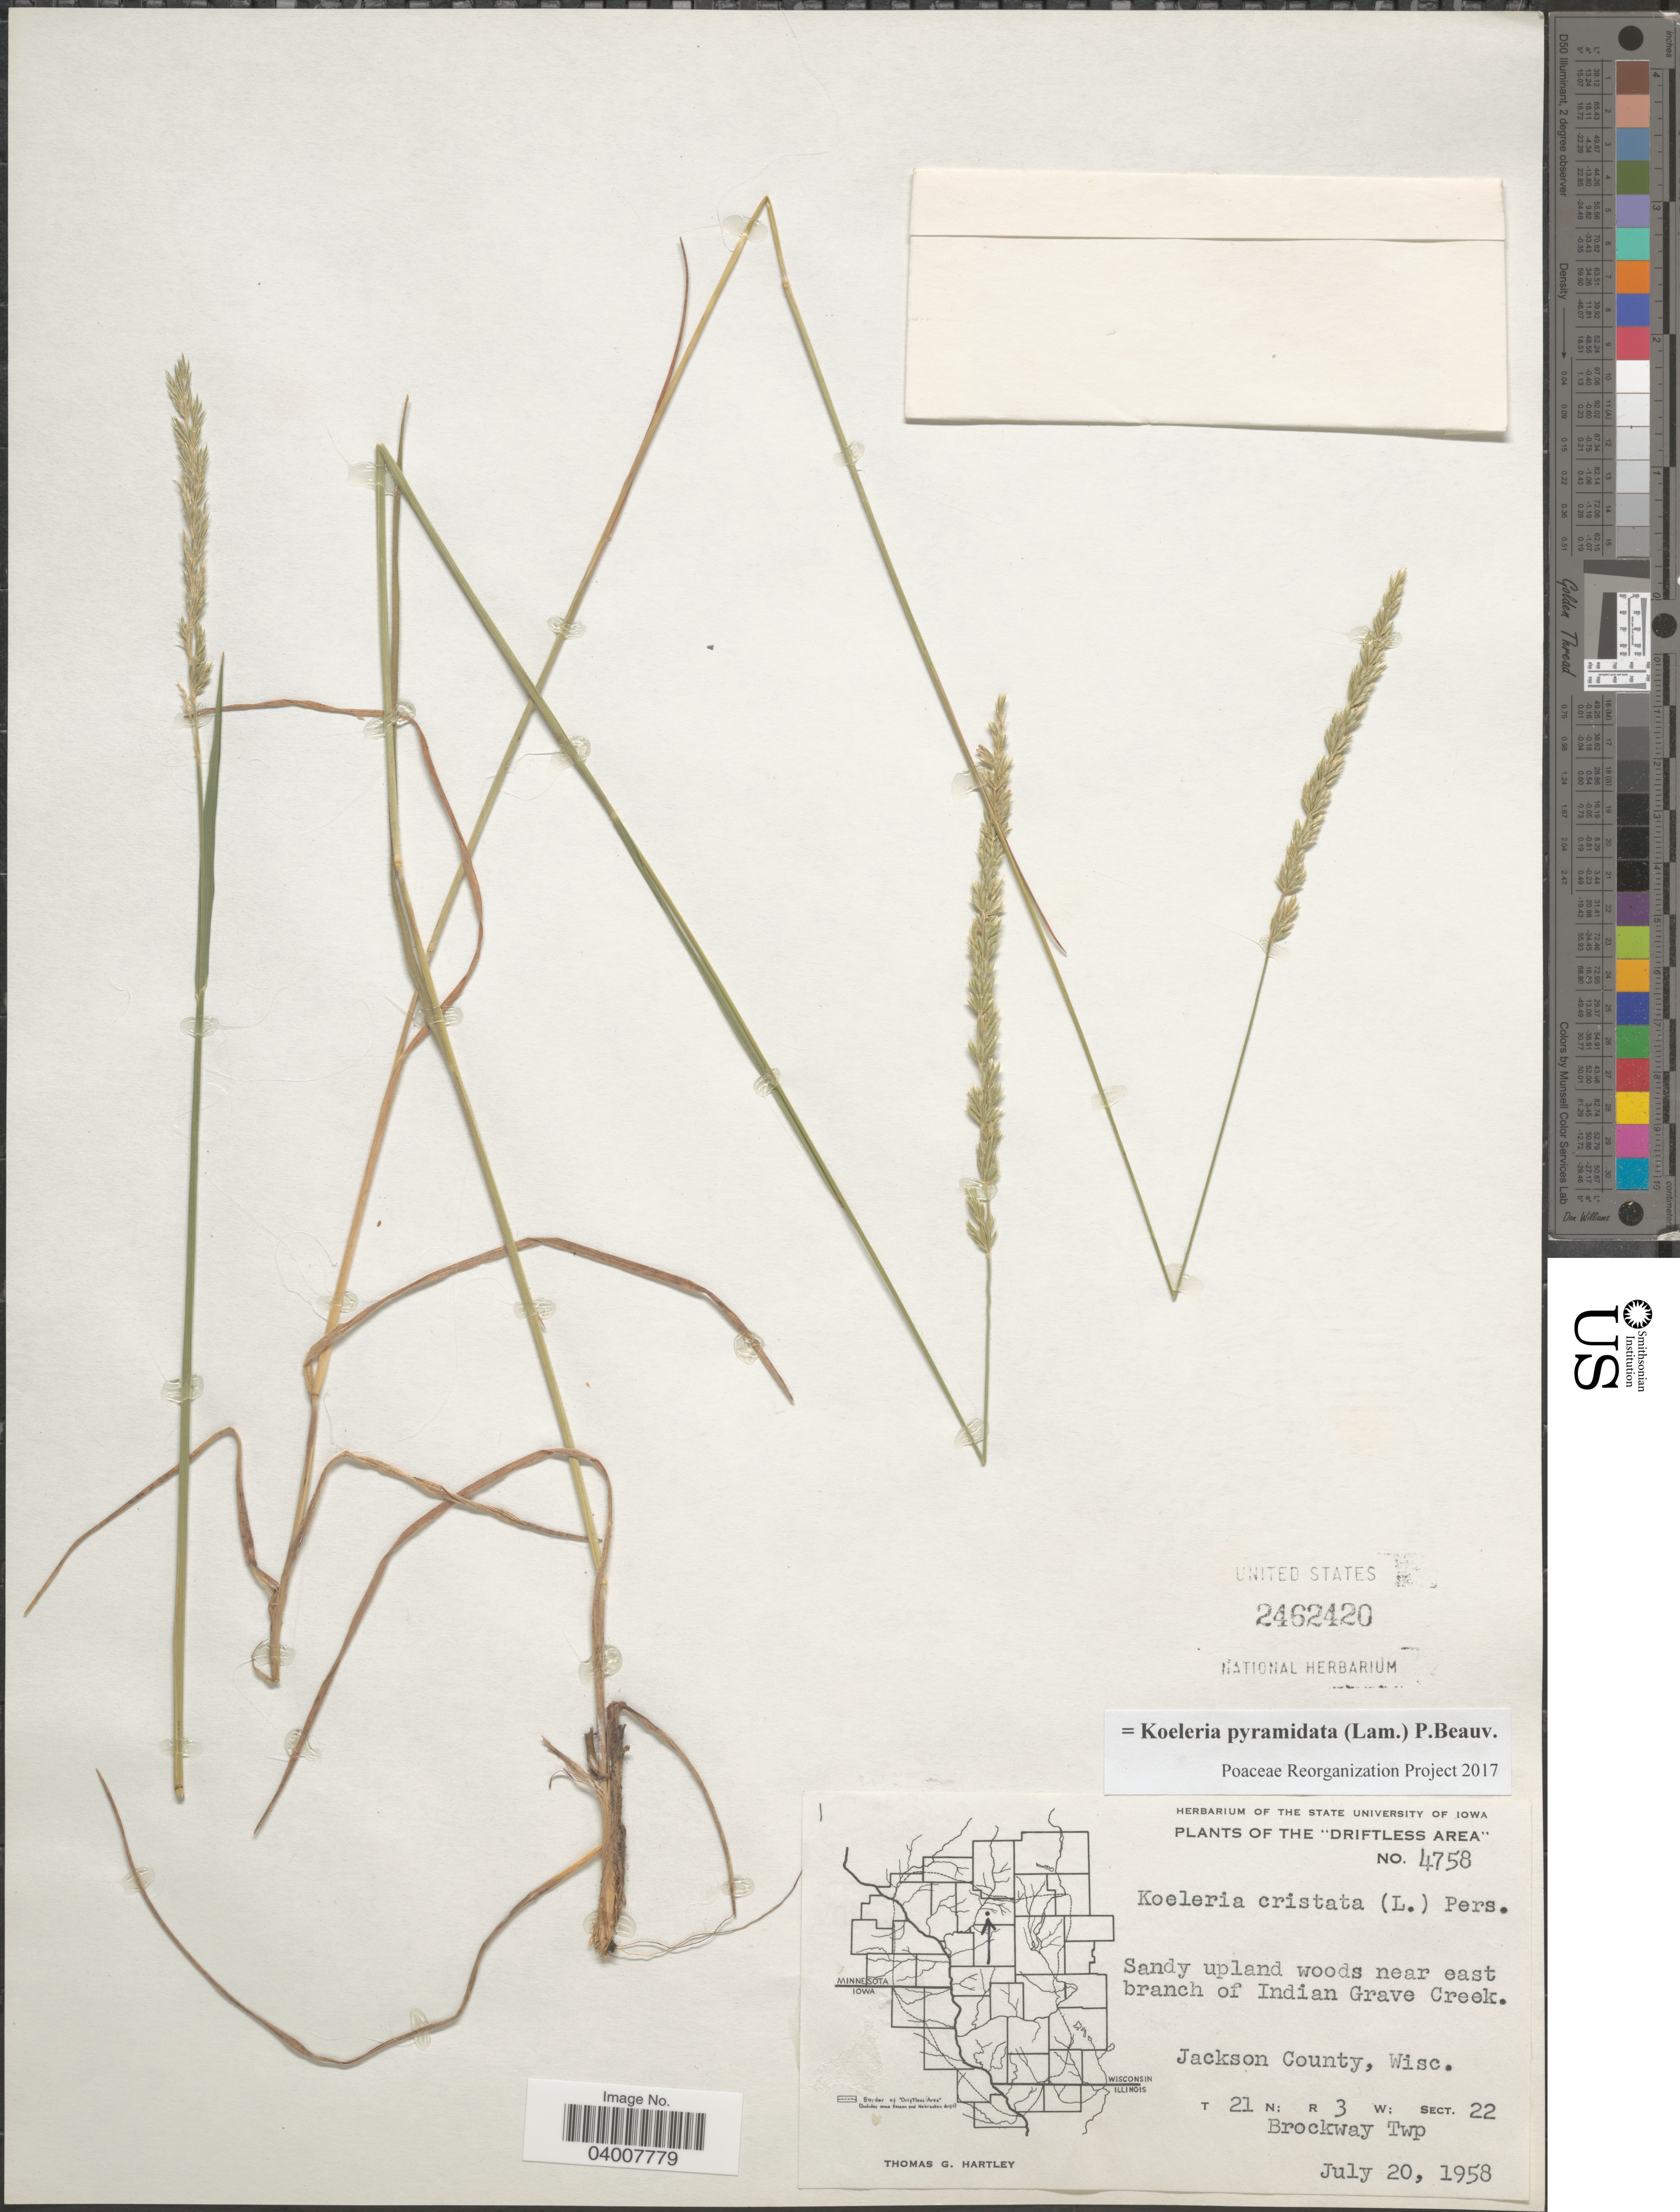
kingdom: Plantae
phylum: Tracheophyta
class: Liliopsida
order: Poales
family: Poaceae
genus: Koeleria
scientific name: Koeleria pyramidata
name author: (Lam.) P. Beauv.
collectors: T. G. Hartley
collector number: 4758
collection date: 1958-07-20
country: United States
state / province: Wisconsin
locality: The "Driftless Area". Sandy upland woods near east branch of Indian Grave Creek. Jackson County, Wisc. T21N; R3W; Sect. 22. Brockway Twp.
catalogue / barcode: US 2462420